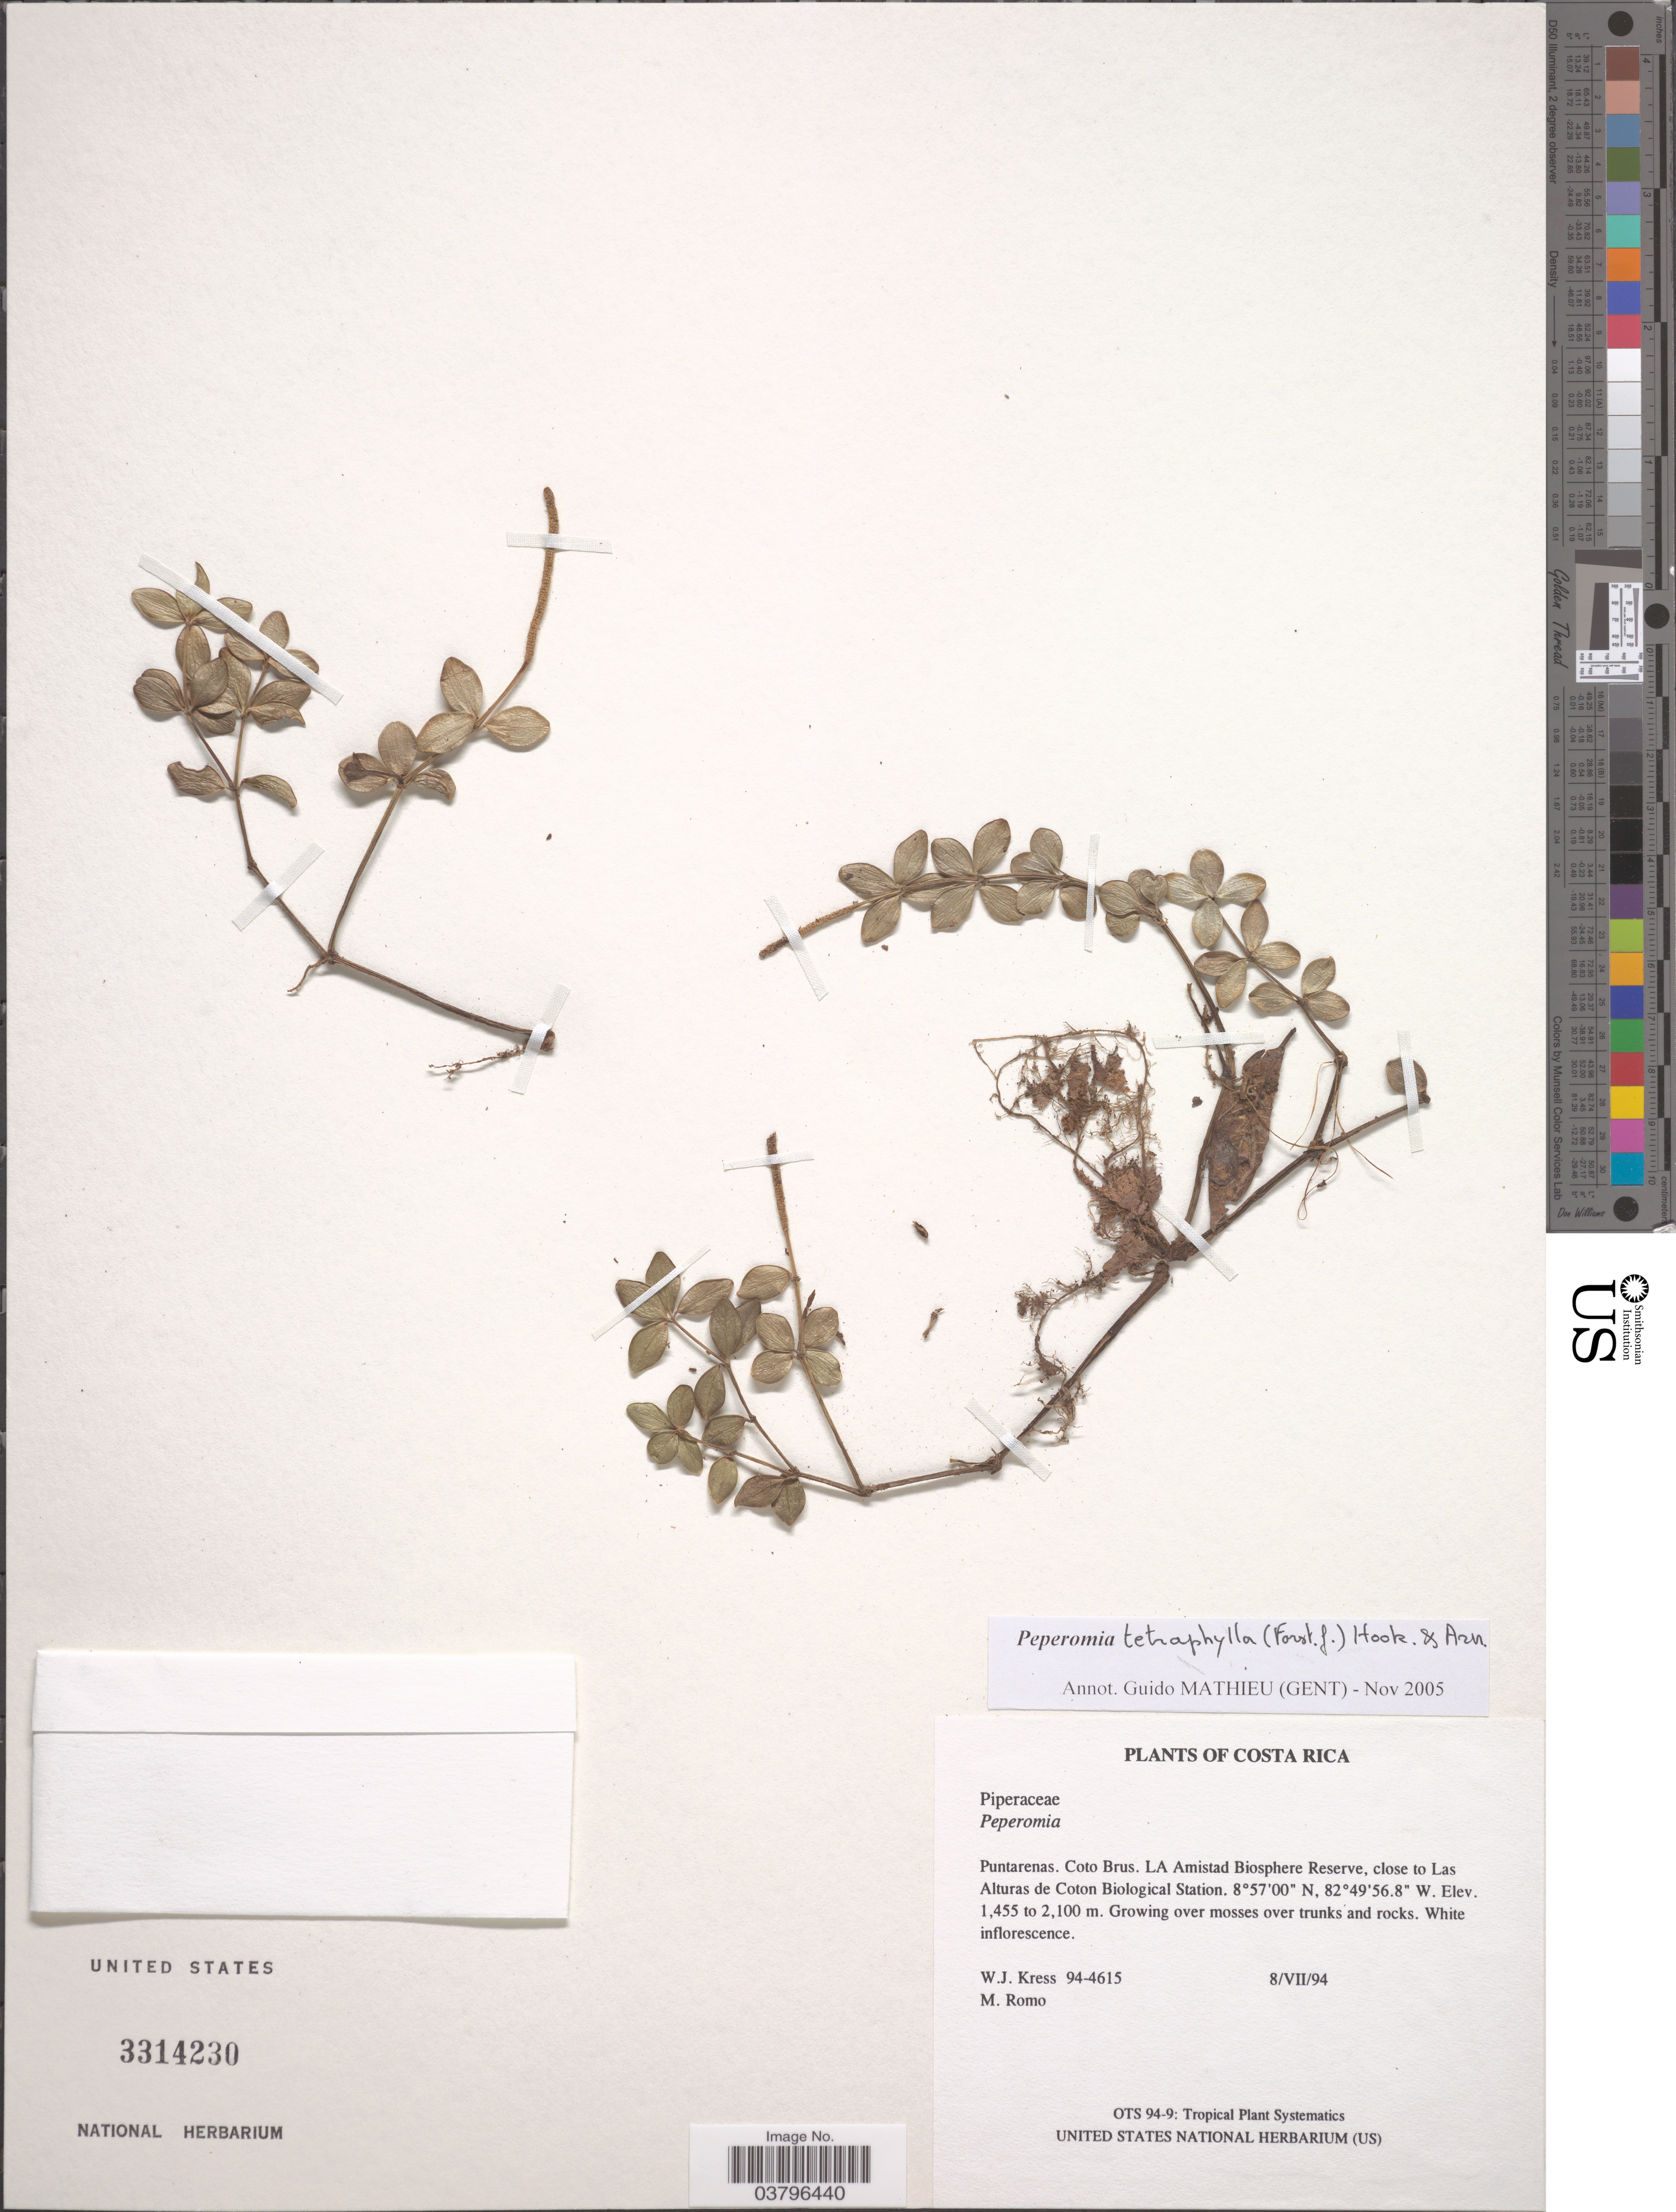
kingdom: Plantae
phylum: Tracheophyta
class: Magnoliopsida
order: Piperales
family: Piperaceae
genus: Peperomia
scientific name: Peperomia tetraphylla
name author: (G. Forst.) Hook. & Arn.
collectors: W. J. Kress & M. Romo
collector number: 94-4615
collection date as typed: Transcribed d/m/y: 8/7/94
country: Costa Rica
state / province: Puntarenas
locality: Coto Brus. LA Amistad Biosphere Reserve, close to Las Alturas de Coton Biological Station.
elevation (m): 1455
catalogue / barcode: US 3314230